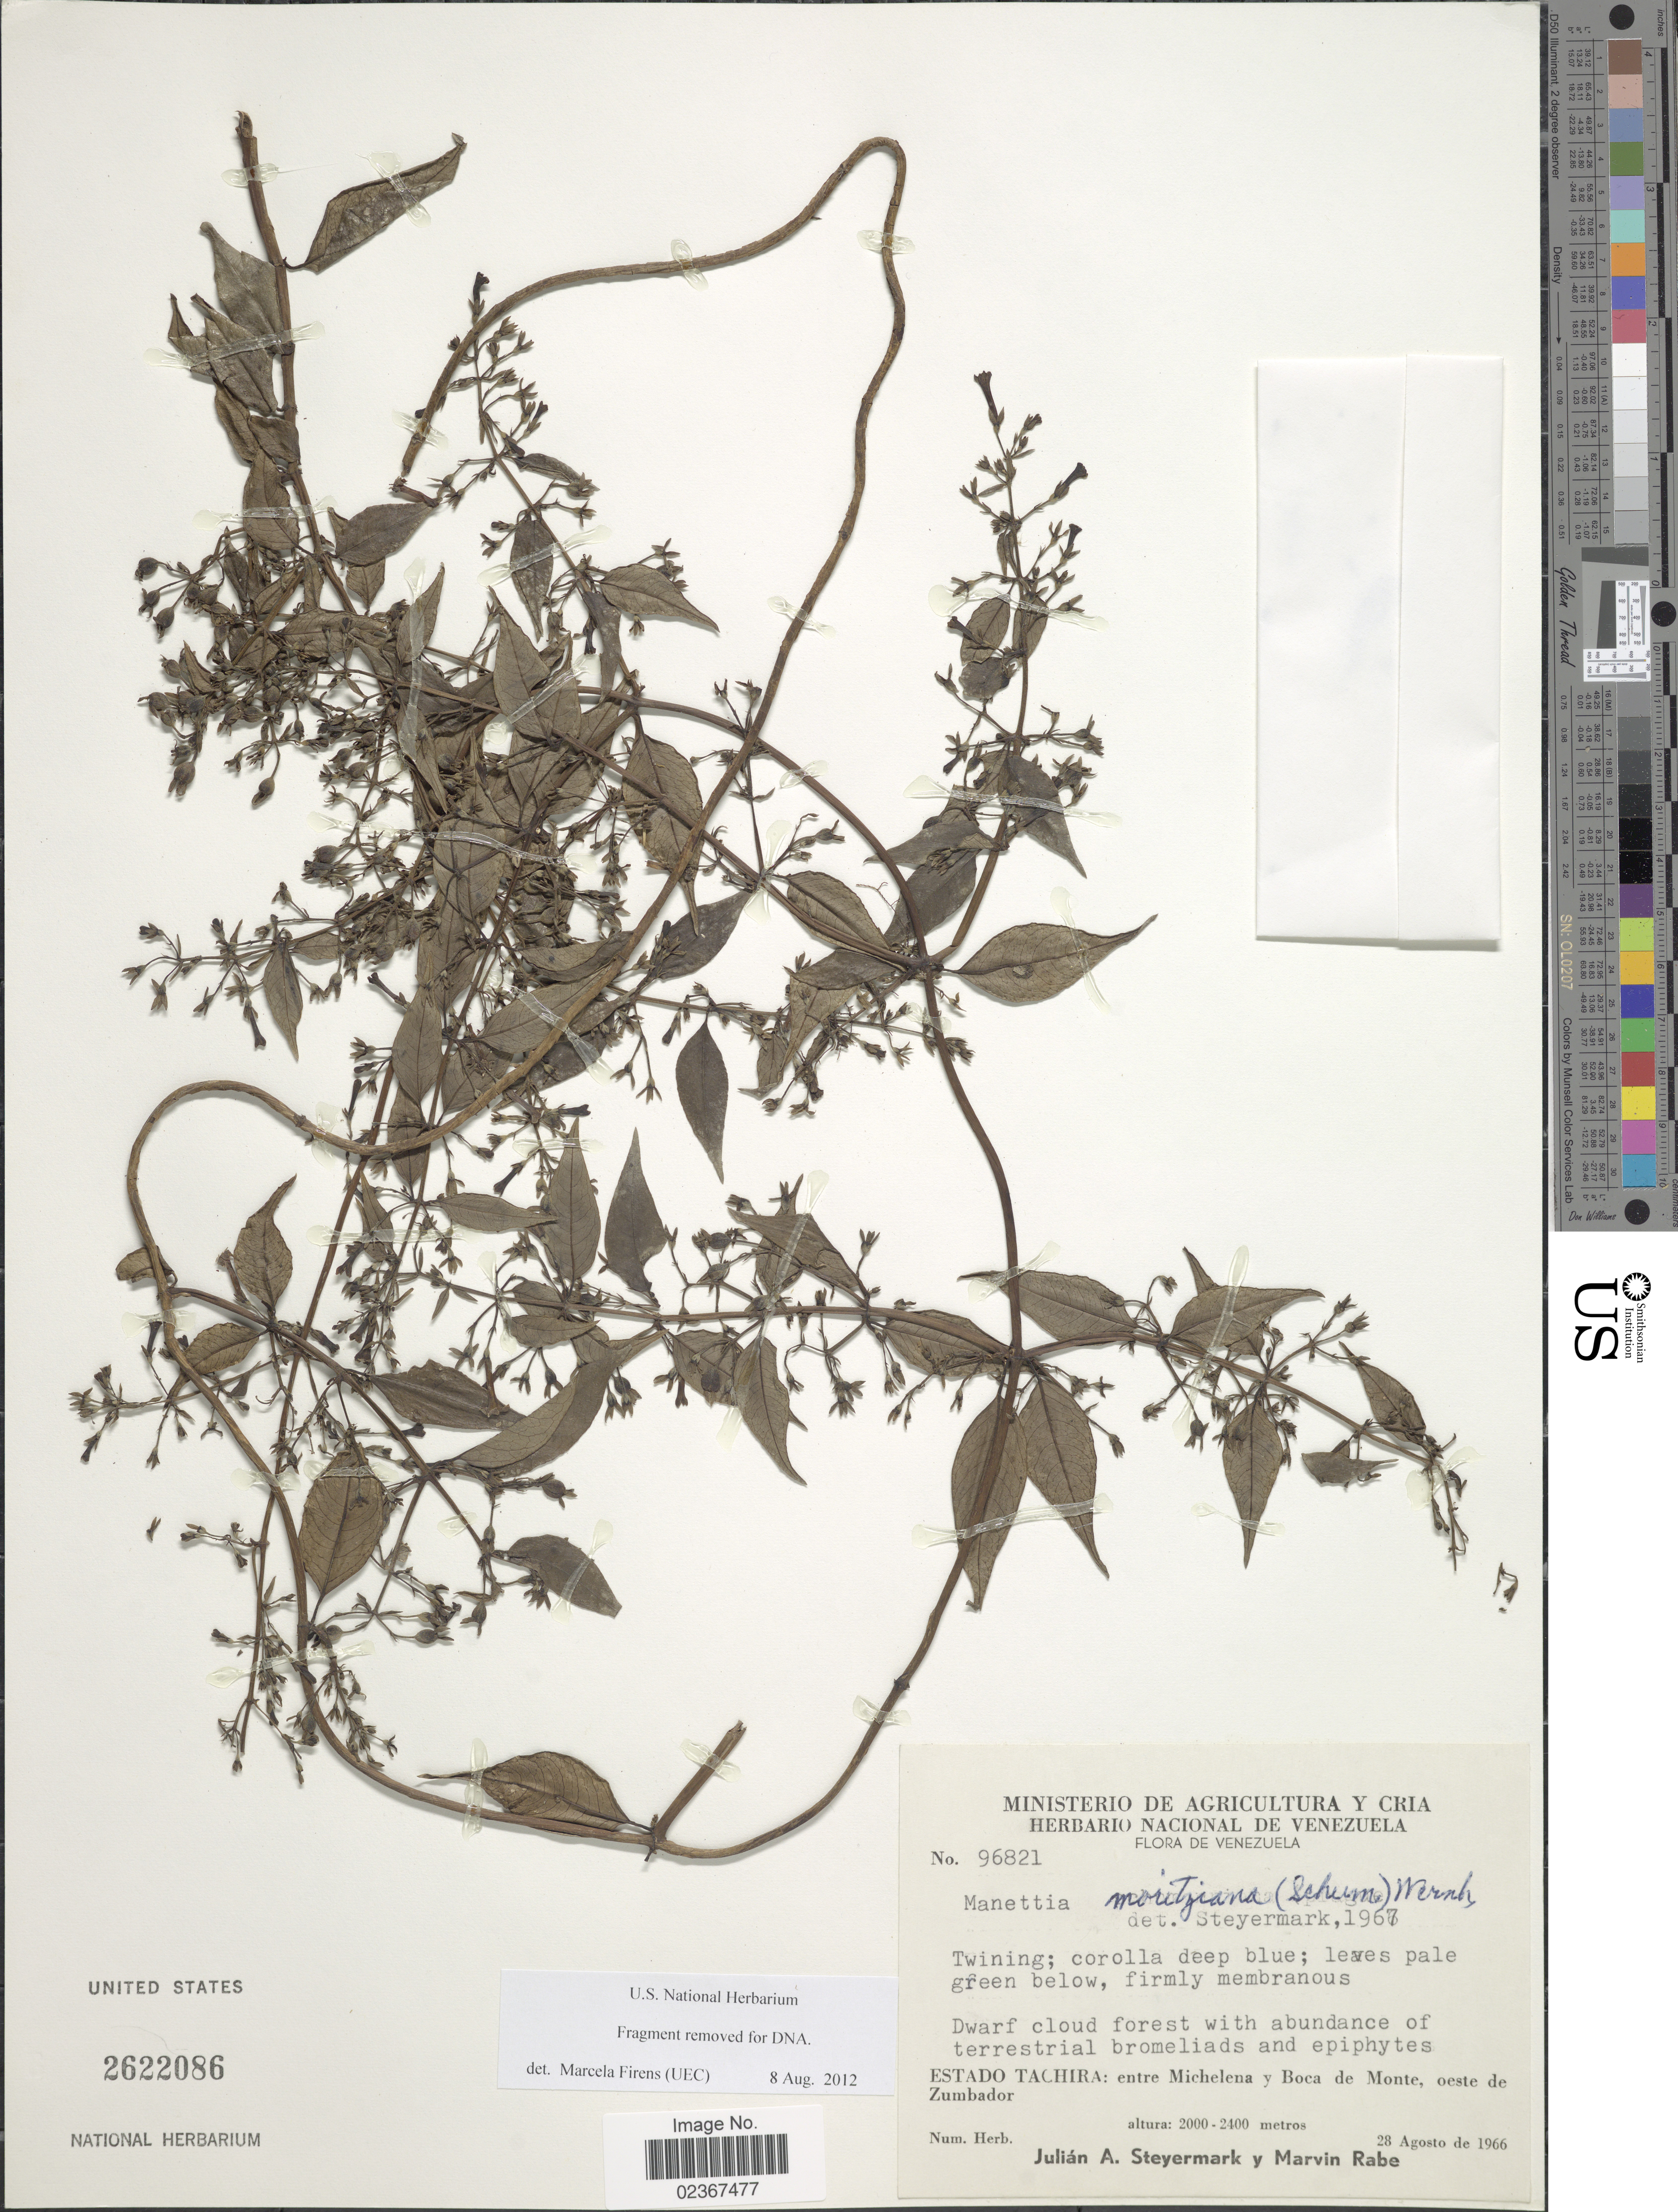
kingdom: Plantae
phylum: Tracheophyta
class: Magnoliopsida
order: Gentianales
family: Rubiaceae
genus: Manettia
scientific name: Manettia moritziana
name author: (K. Schum.) Wernham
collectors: J. Steyermark & M. Rabe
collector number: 96821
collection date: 1966-08-28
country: Venezuela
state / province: Tachira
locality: Entre Michelena y Boca de Monte, oeste de Zumbador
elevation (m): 2000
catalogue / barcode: US 2622086